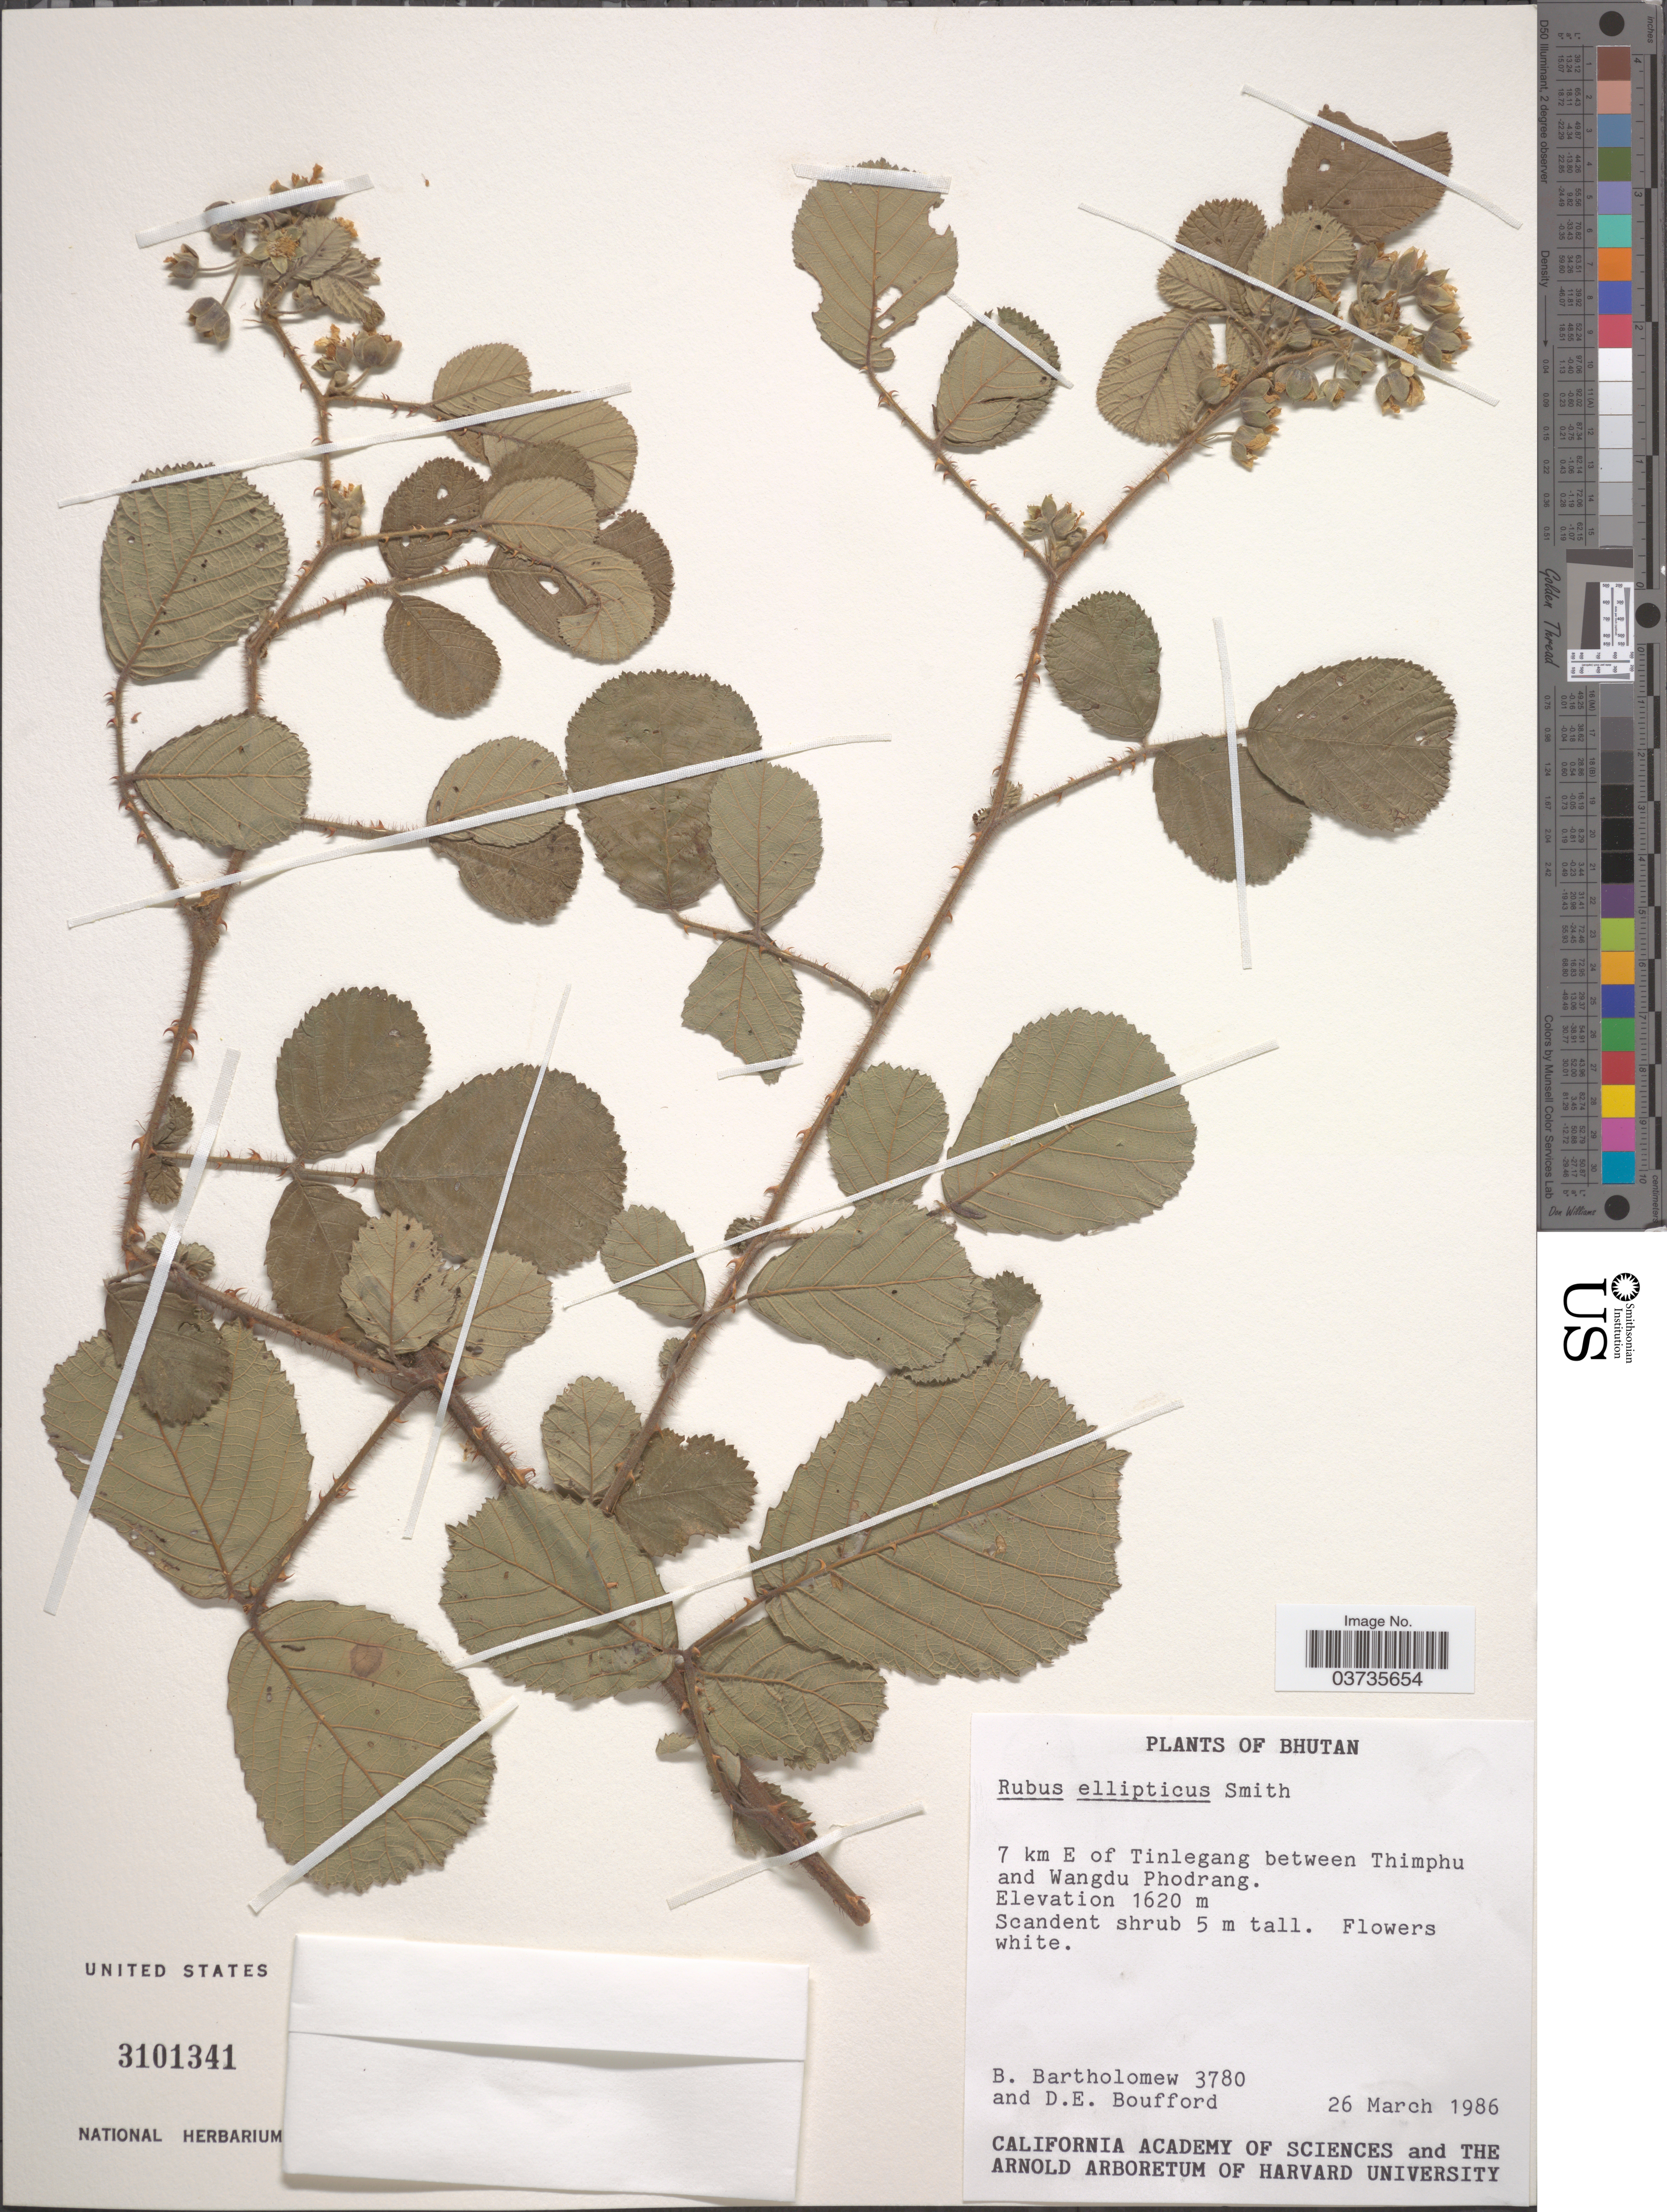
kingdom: Plantae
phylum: Tracheophyta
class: Magnoliopsida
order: Rosales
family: Rosaceae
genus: Rubus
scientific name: Rubus ellipticus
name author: Sm.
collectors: B. Bartholomew & D. E. Boufford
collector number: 3780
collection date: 1986-03-26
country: Bhutan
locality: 7 km E of Tinlegang between Thimphu and Wangdu Phodrang.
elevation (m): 1620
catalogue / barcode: US 3101341